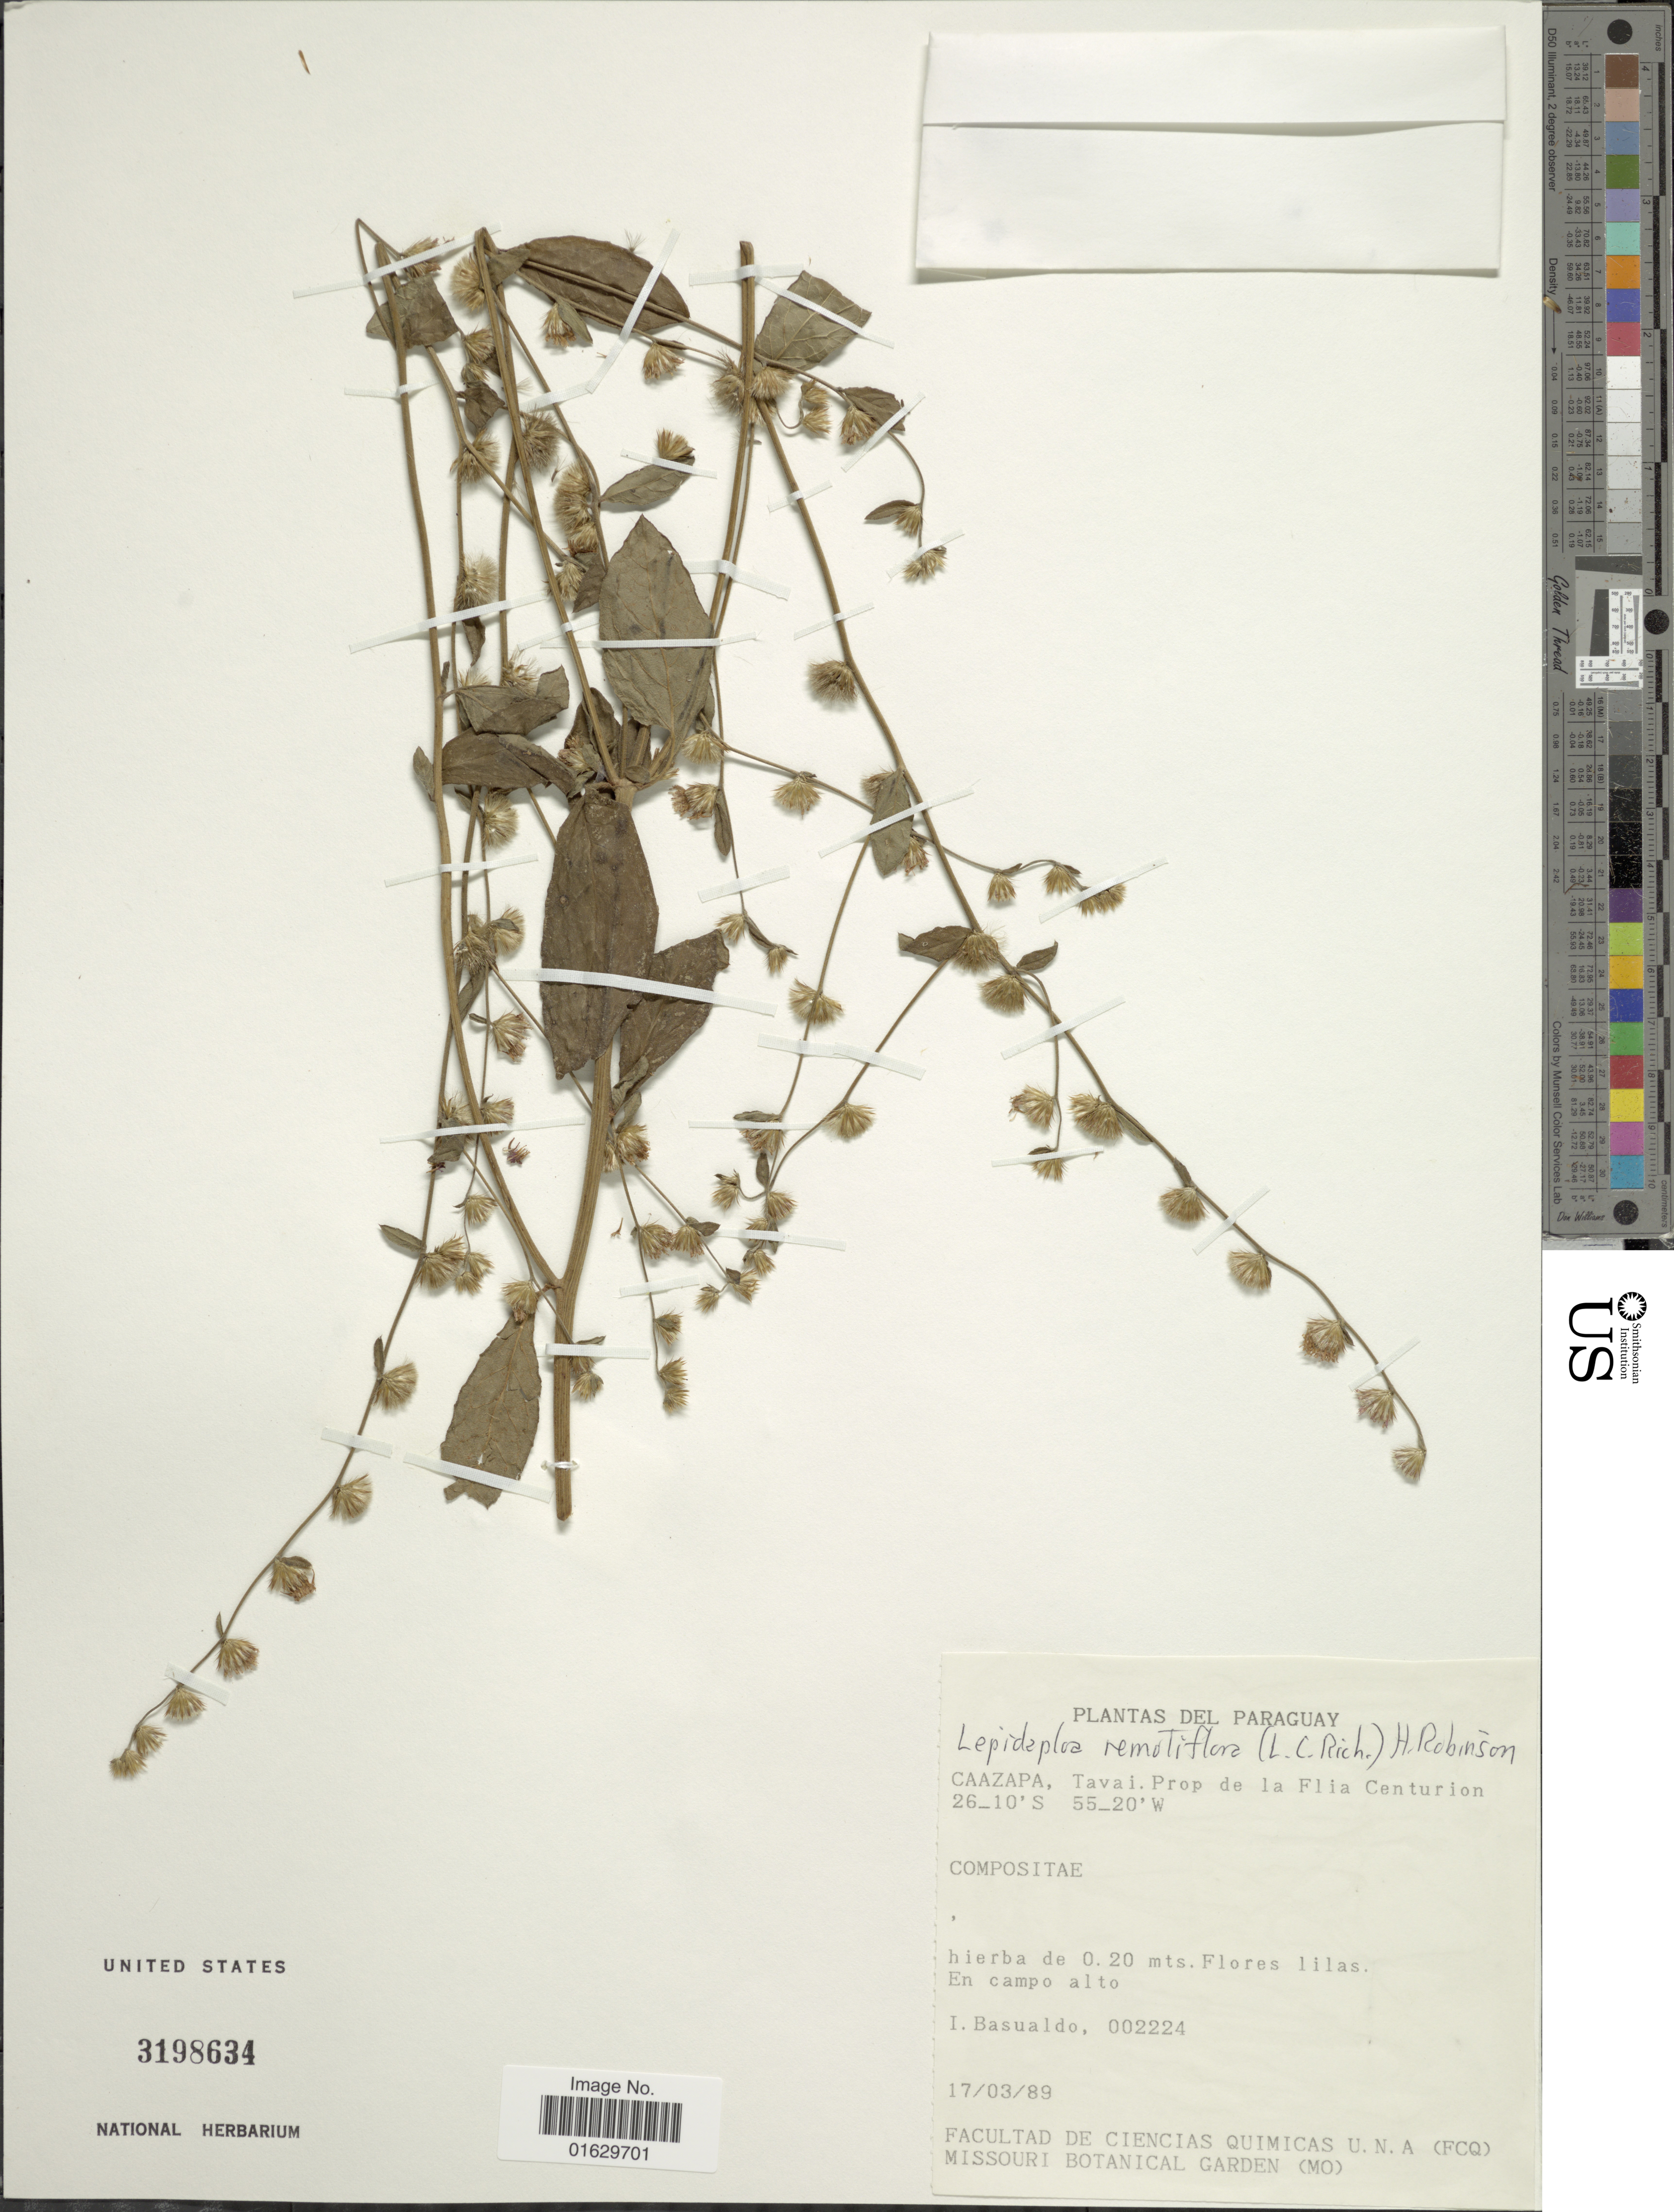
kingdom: Plantae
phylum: Tracheophyta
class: Magnoliopsida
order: Asterales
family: Asteraceae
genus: Lepidaploa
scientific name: Lepidaploa remotiflora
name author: (Rich.) H. Rob.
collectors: I. Basualdo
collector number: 002224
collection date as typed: Transcribed d/m/y: 17/3/89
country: Paraguay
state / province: Caazapa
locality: Caazapa, Tavai, Prop de la Flia Centurion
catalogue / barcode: US 3198634